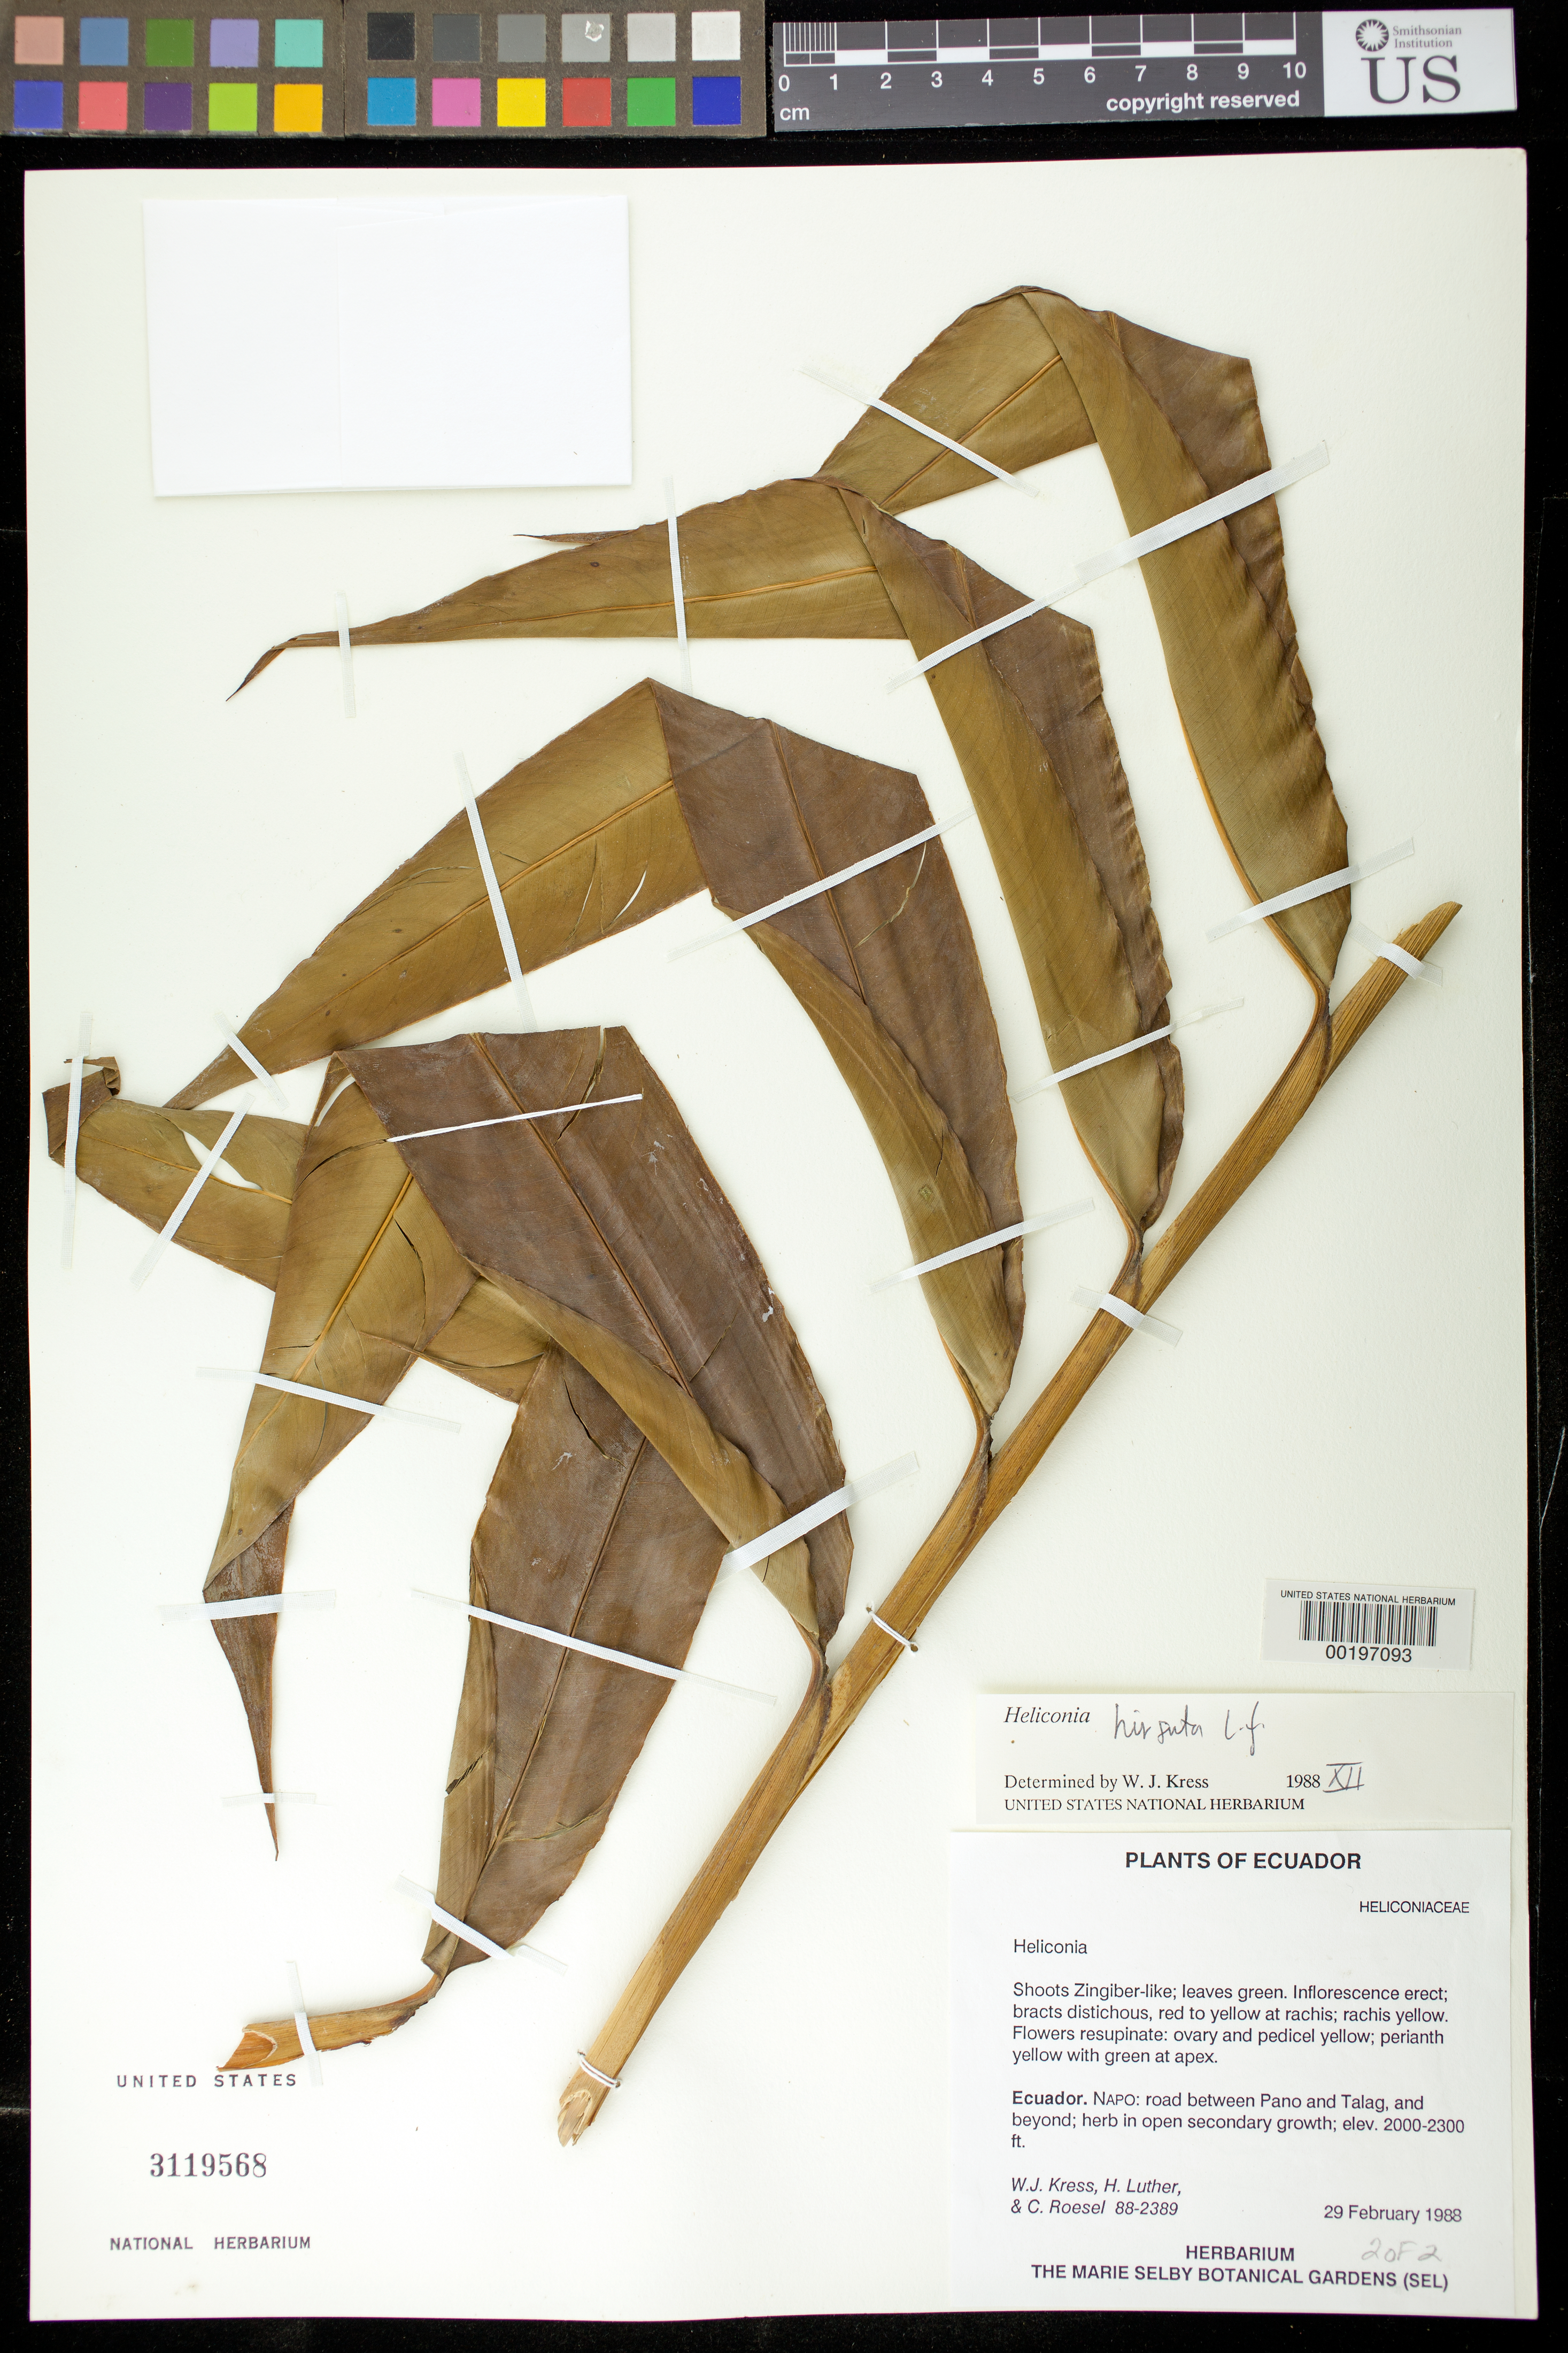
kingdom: Plantae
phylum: Tracheophyta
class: Liliopsida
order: Zingiberales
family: Heliconiaceae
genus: Heliconia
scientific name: Heliconia hirsuta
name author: L. f.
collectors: W. J. Kress, Harry E. Luther & C. S. Roesel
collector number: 88-2389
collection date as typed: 29 Feb 1988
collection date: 1988-02-29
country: Ecuador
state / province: Napo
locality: Road between pano and talag, and beyond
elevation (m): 610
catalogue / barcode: US 3119568